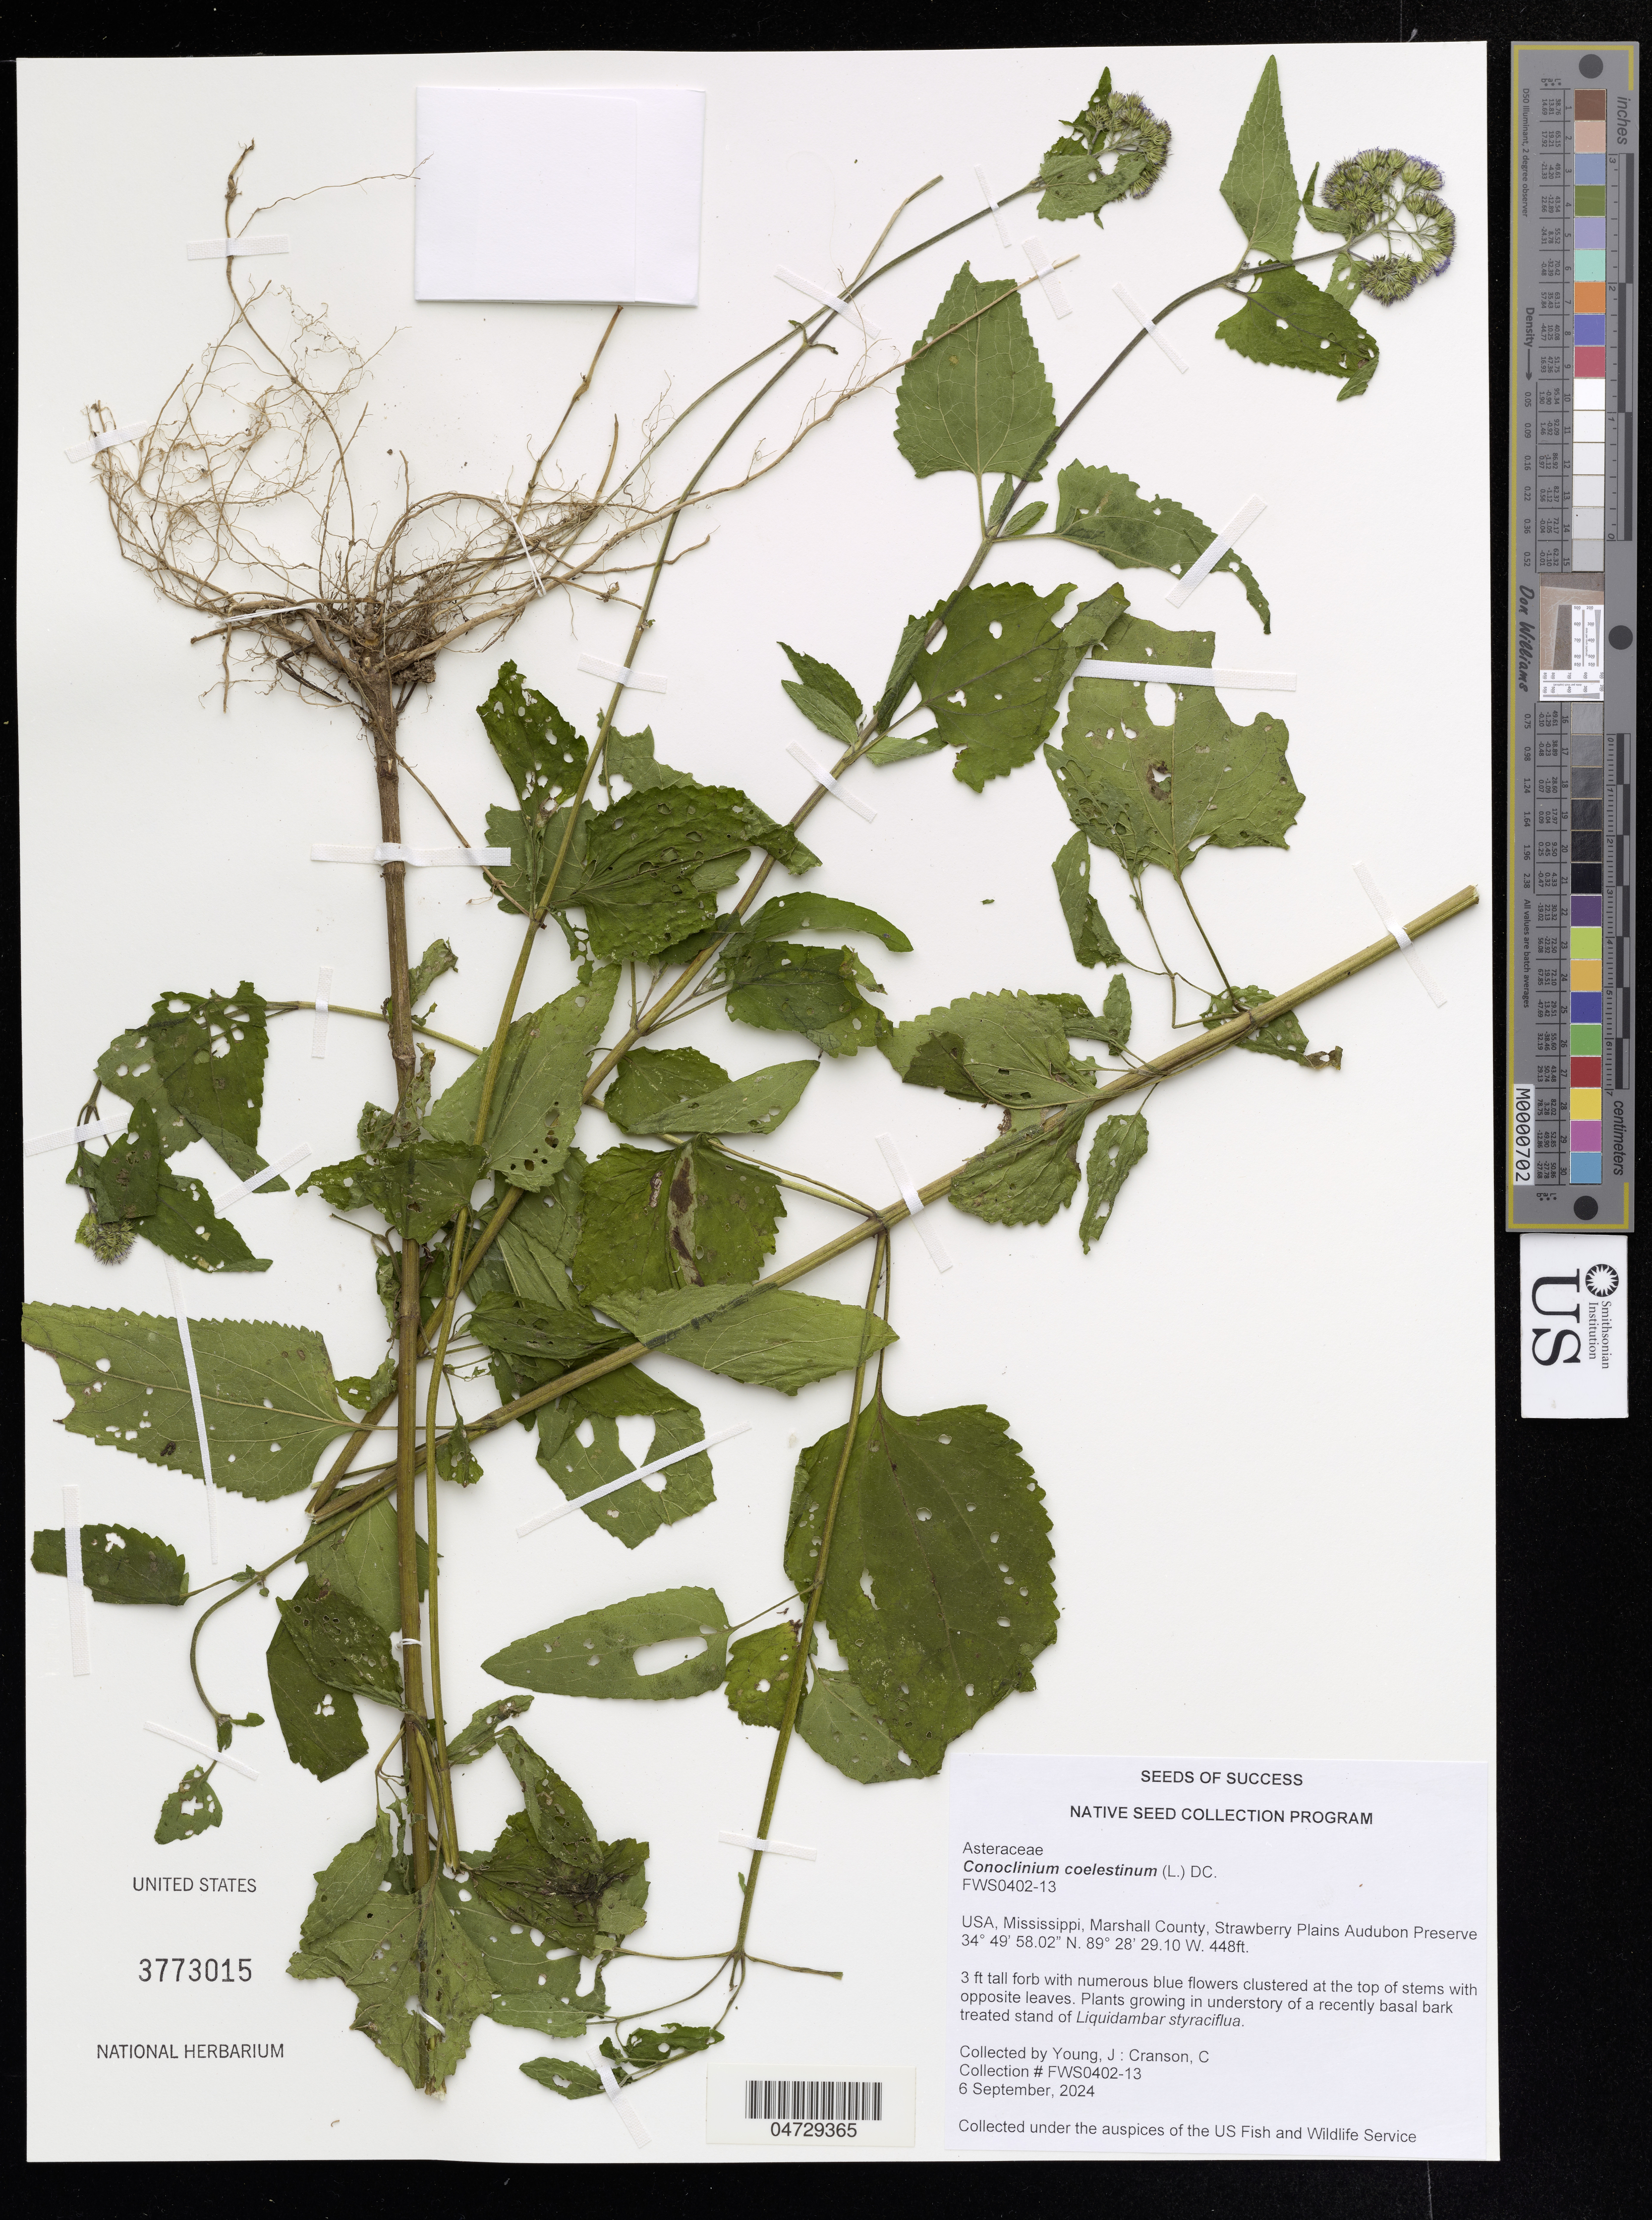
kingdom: Plantae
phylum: Tracheophyta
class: Magnoliopsida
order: Asterales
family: Asteraceae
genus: Conoclinium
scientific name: Conoclinium coelestinum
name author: (L.) DC.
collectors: J. Young & C. Cranson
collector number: FWS0402-13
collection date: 2024-09-06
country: United States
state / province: Mississippi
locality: USA, MIssissippi, Marshall County, Strawberry Plains Audubon Preserve.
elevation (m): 137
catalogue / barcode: US 3773015